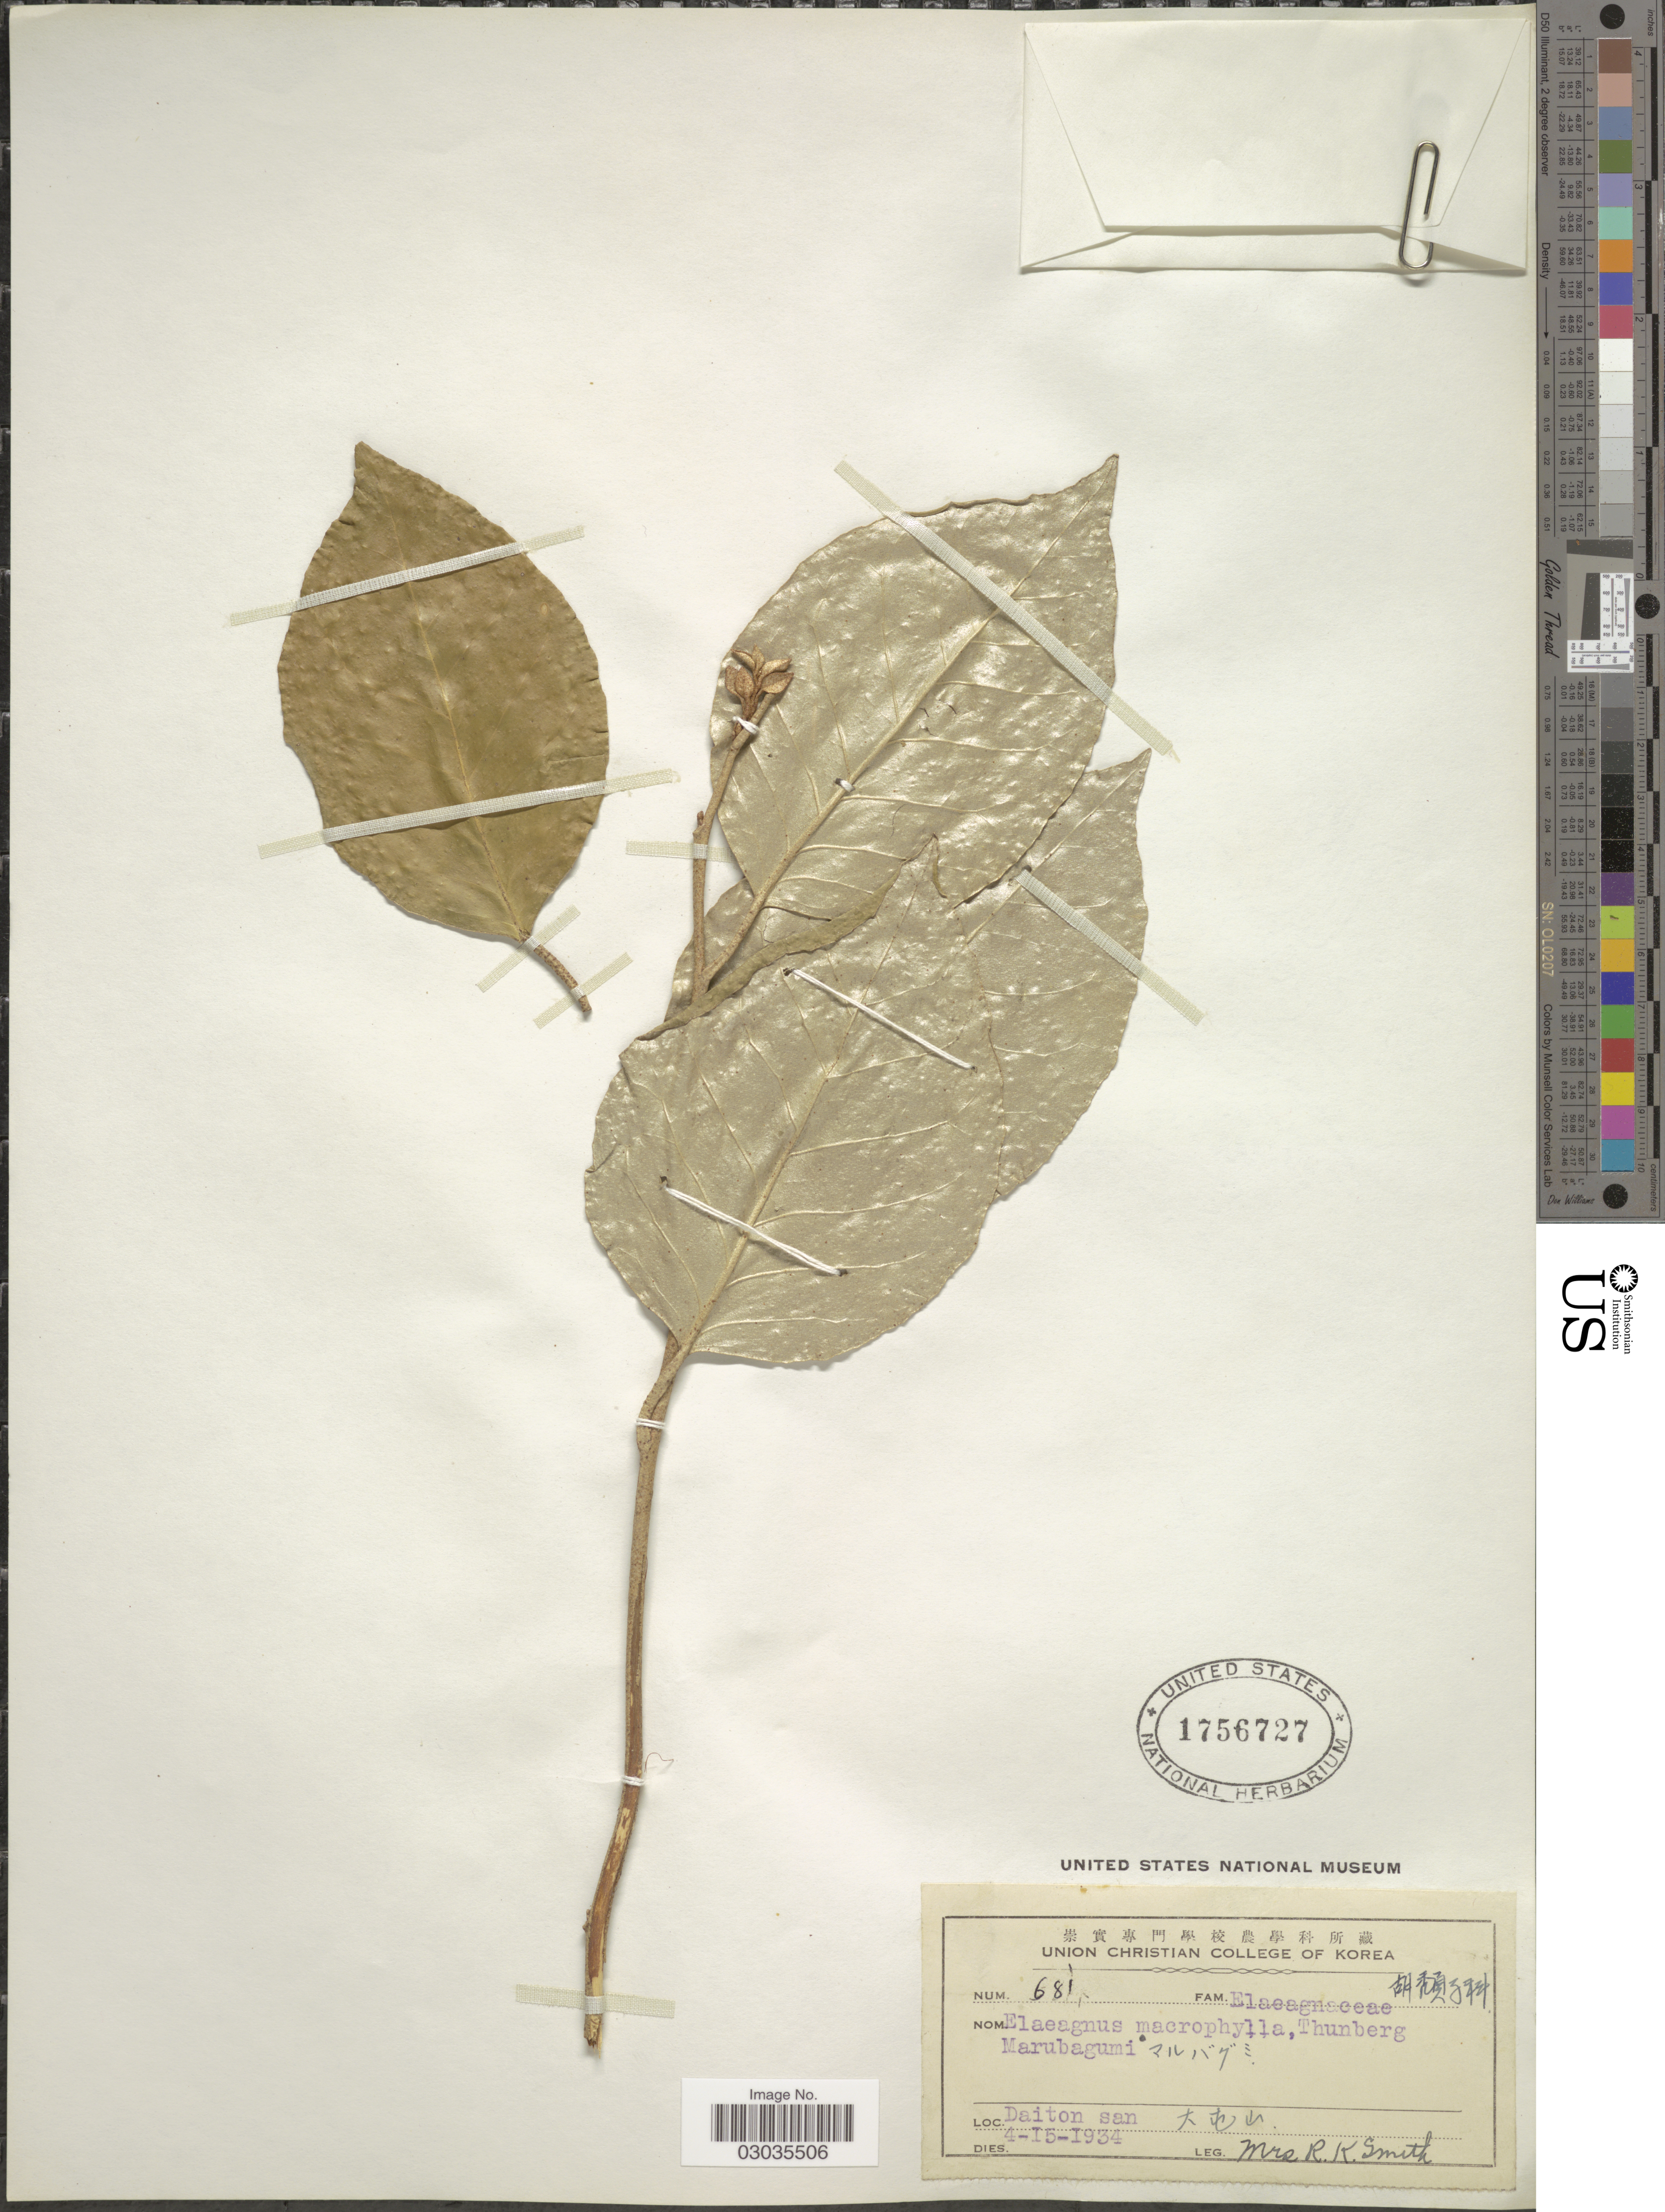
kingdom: Plantae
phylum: Tracheophyta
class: Magnoliopsida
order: Rosales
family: Elaeagnaceae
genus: Elaeagnus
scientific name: Elaeagnus macrophylla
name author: Thunb.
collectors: R. Smith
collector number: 681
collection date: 1934-04-15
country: South Korea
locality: Daiton san.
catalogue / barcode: US 1756727